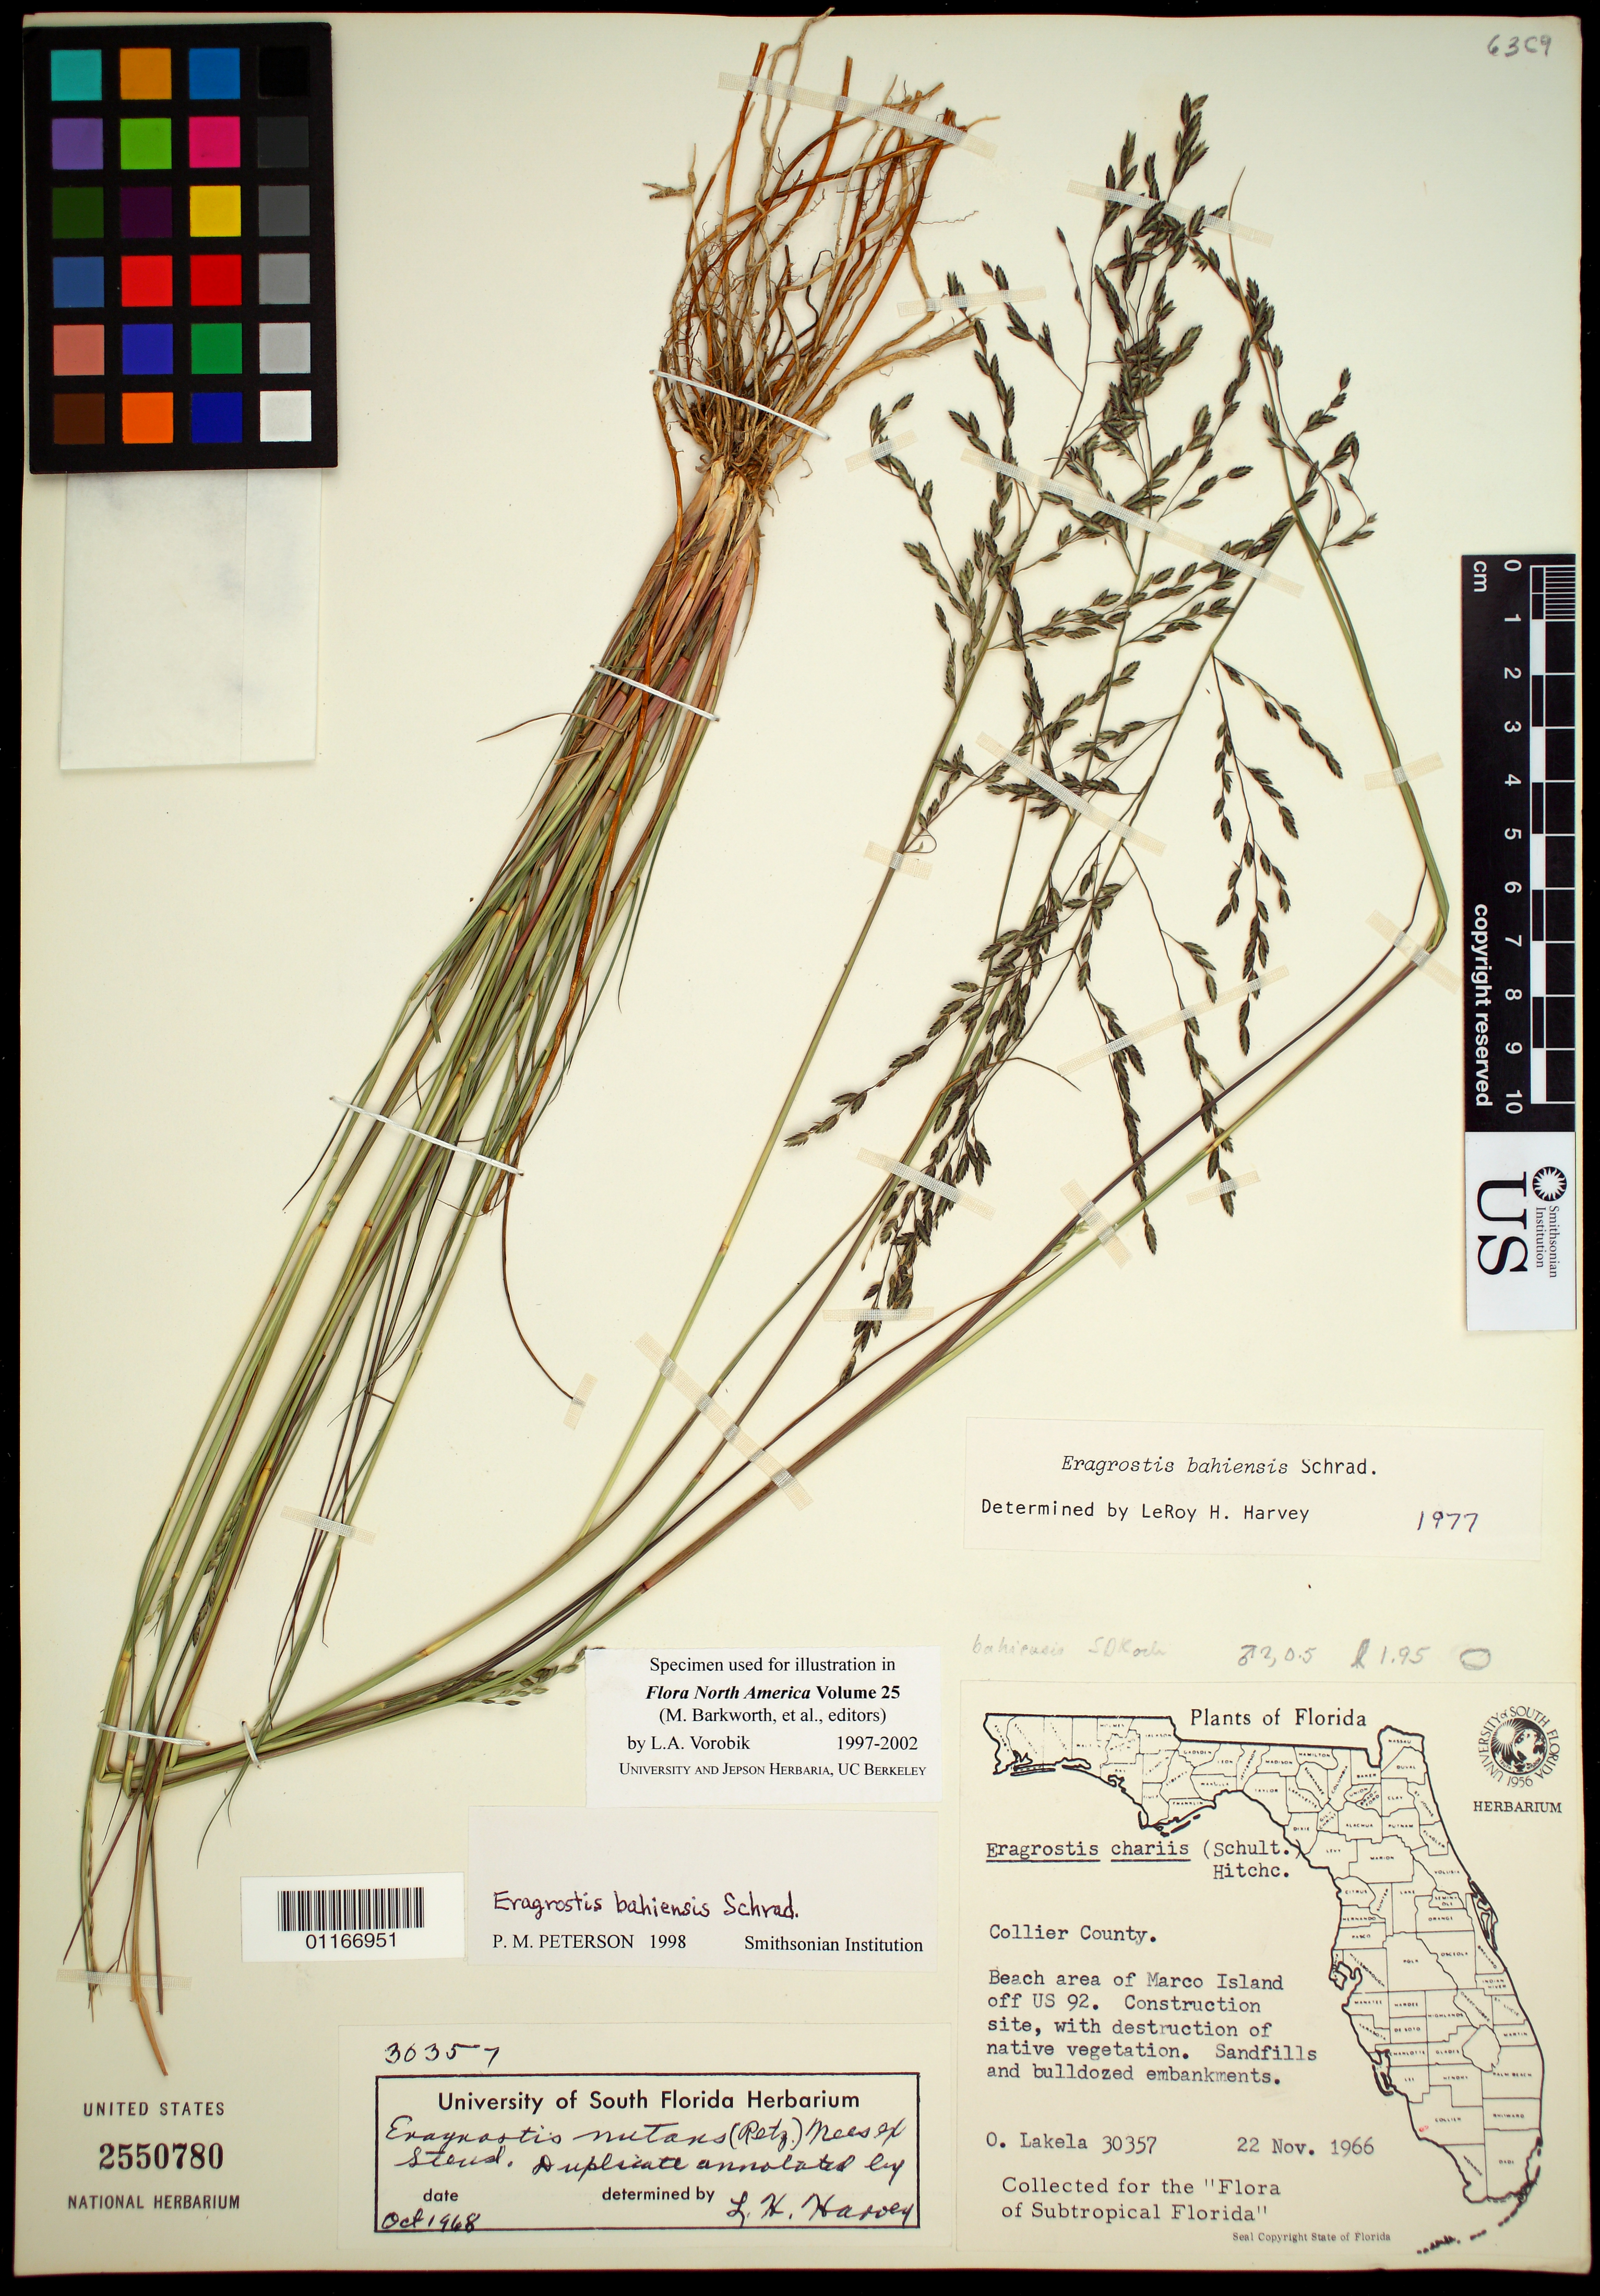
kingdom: Plantae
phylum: Tracheophyta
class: Liliopsida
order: Poales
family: Poaceae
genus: Eragrostis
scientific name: Eragrostis bahiensis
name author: Schrad. ex Schult.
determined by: Harvey, L. H.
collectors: O. Lakela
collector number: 30357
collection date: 1966-11-22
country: United States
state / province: Florida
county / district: Collier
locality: Beach area of Marco Island off US 92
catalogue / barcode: US 2550780